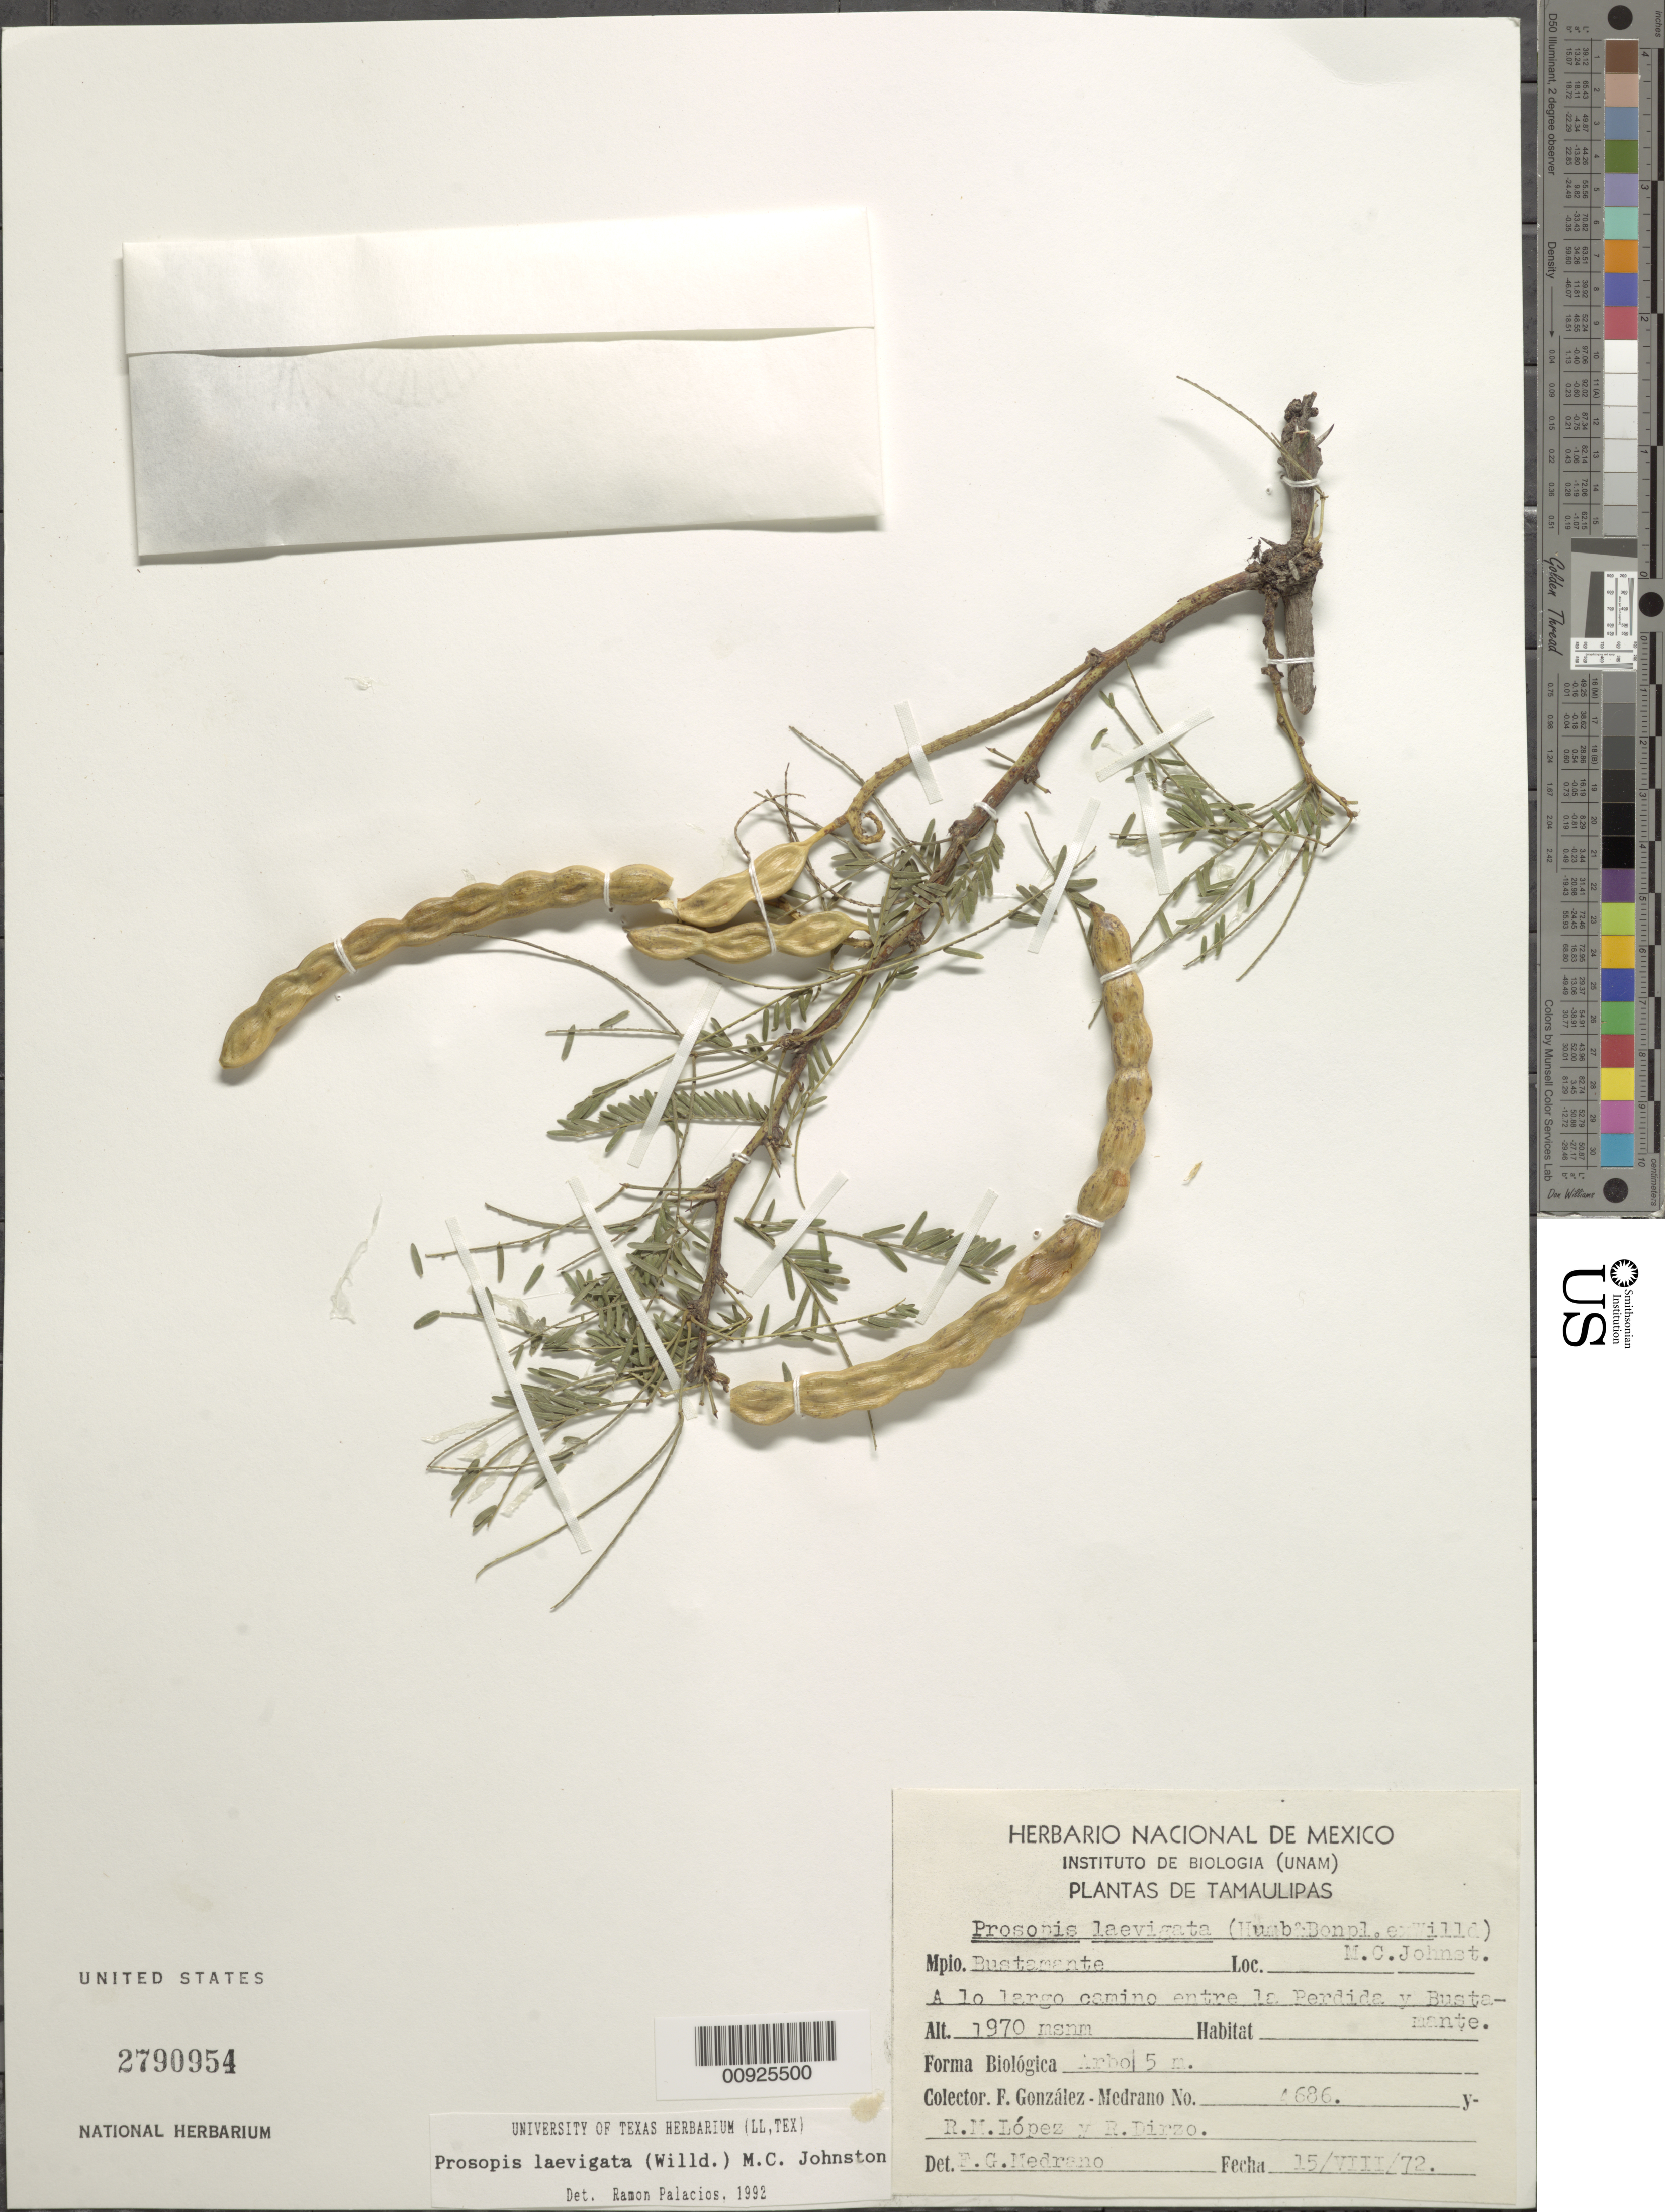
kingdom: Plantae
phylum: Tracheophyta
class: Magnoliopsida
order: Fabales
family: Fabaceae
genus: Neltuma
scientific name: Neltuma laevigata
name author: (Humb. & Bonpl. ex Willd.) Britton & Rose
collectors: F. Medrano, López, R. M. & R. Dirzo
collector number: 4686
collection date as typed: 15 Aug 1972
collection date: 1972-08-15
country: Mexico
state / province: Tamaulipas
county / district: Bustamante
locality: A lo largo del camino entre La Perdida y Bustamante, Mpio. Bustamante, Tamaulipas.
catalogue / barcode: US 2790954